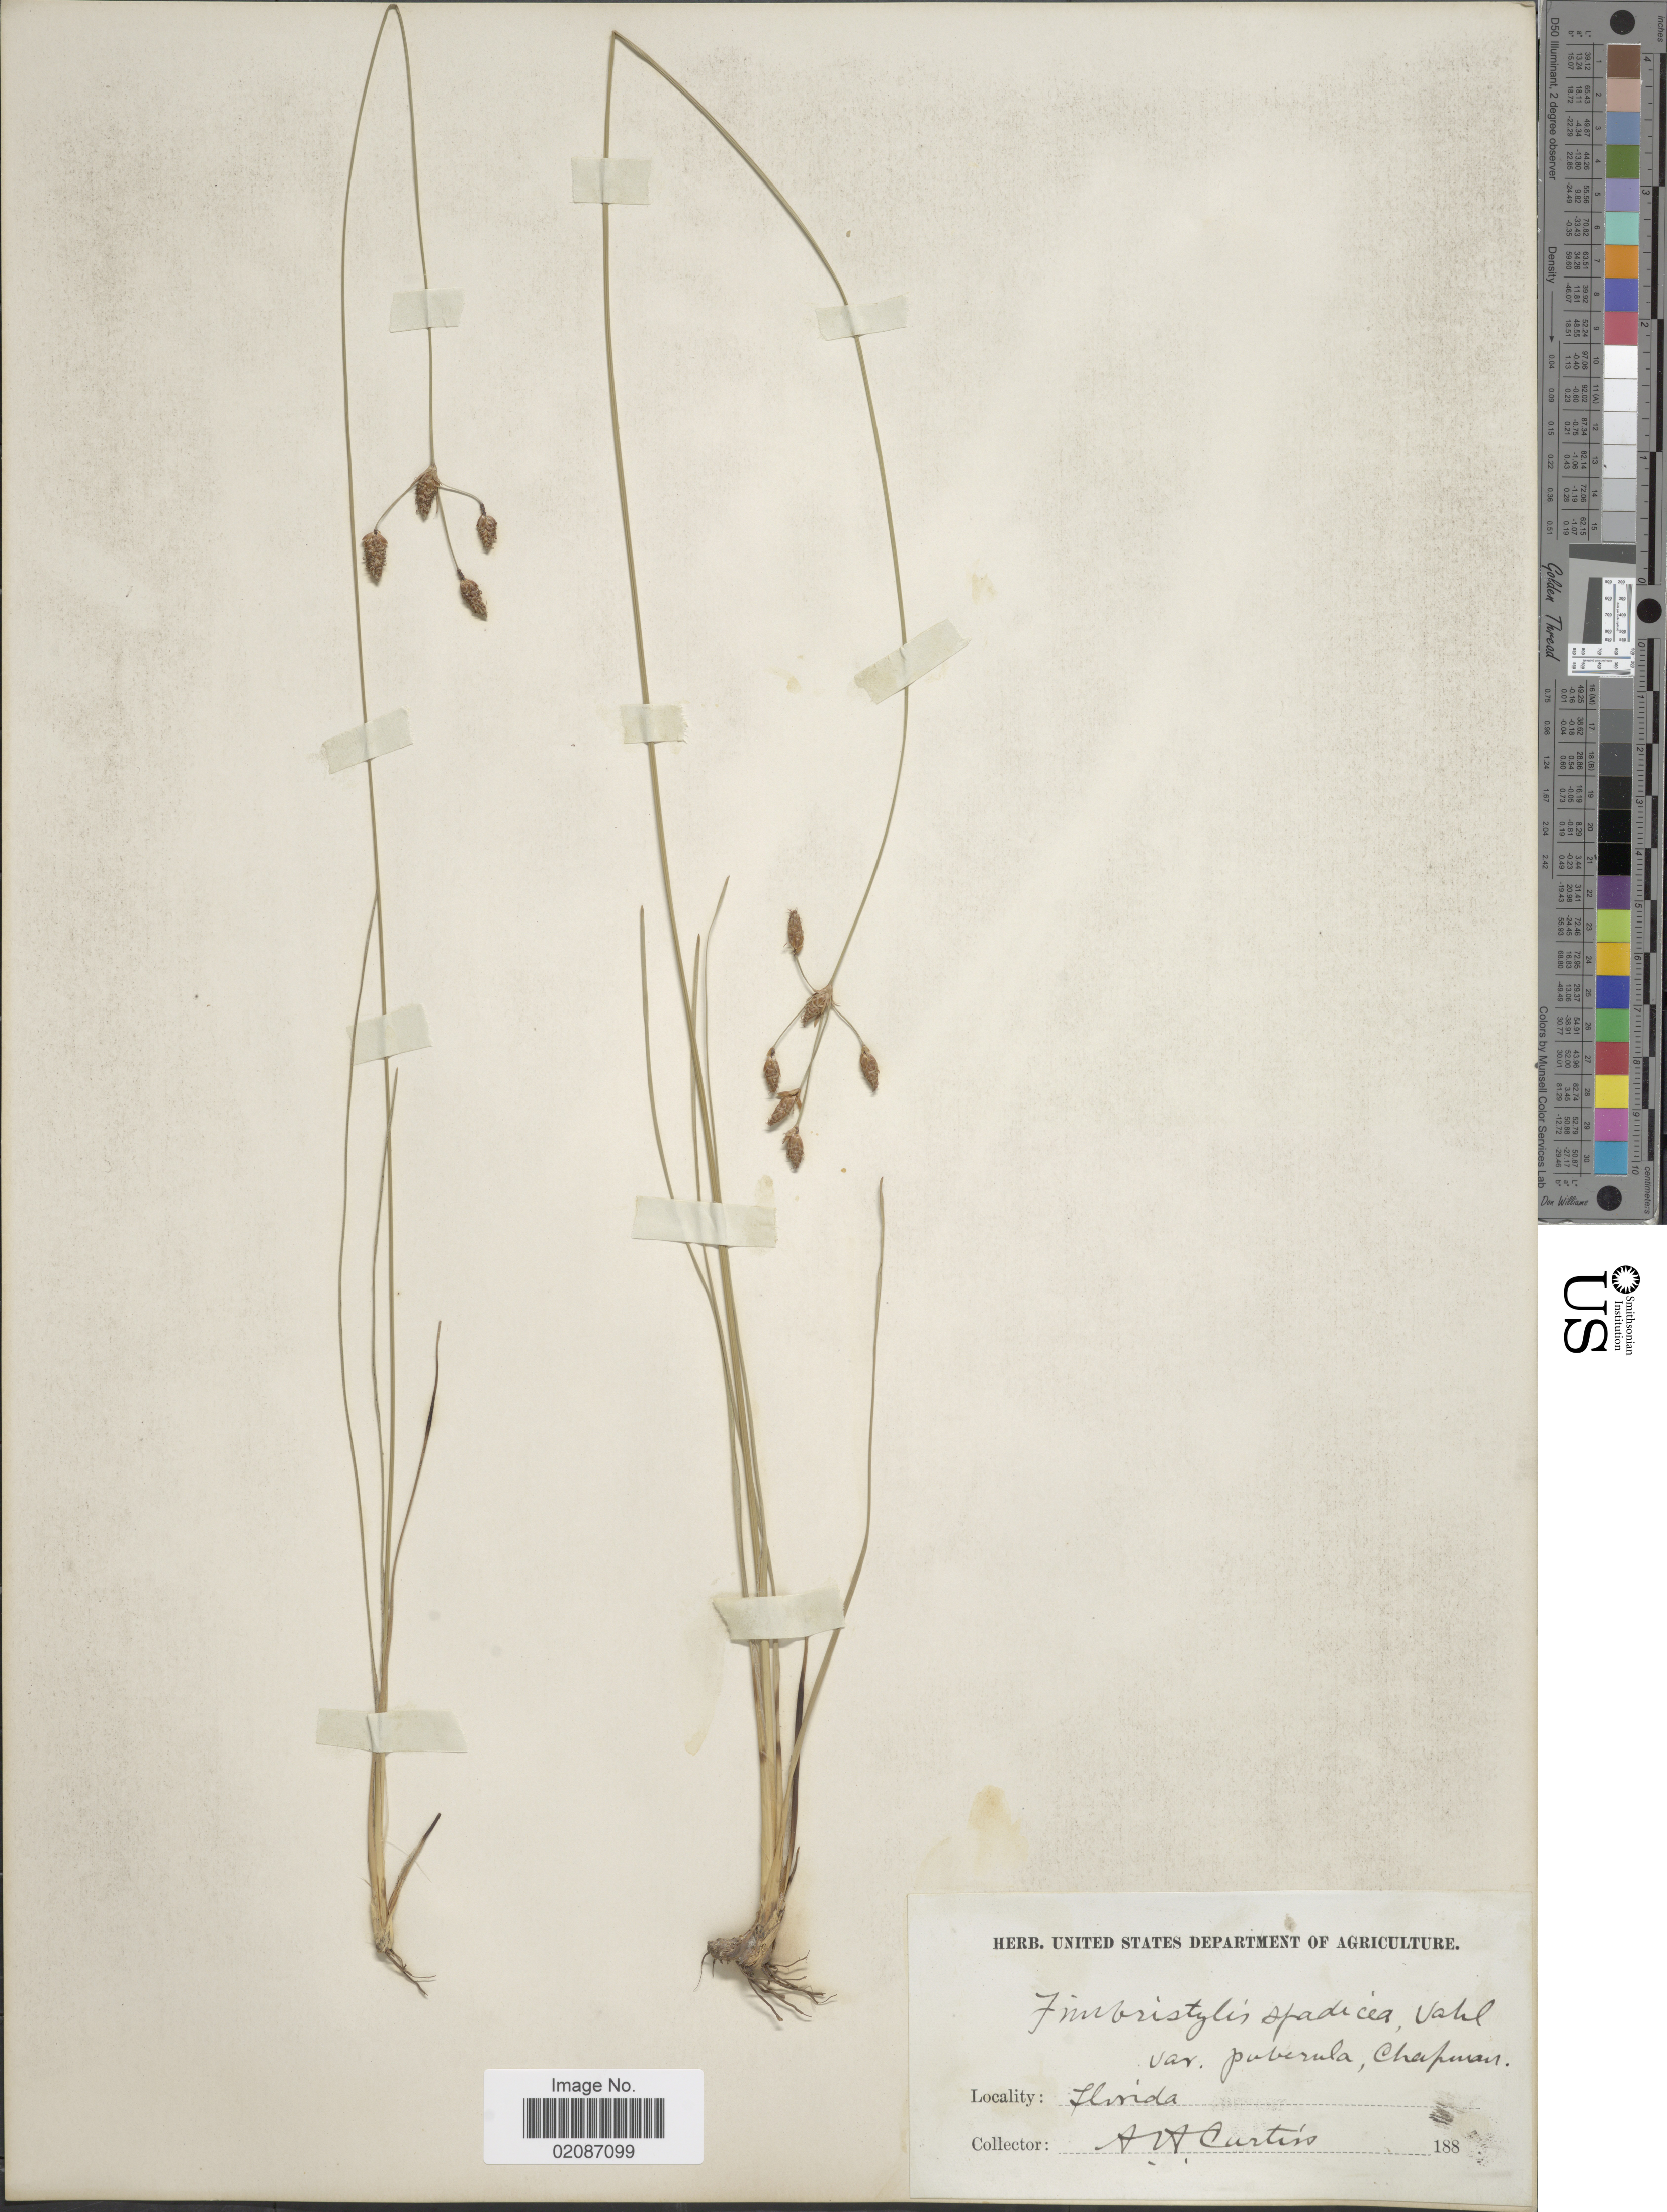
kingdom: Plantae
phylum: Tracheophyta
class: Liliopsida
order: Poales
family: Cyperaceae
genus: Fimbristylis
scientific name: Fimbristylis castanea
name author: (Michx.) Vahl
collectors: A. H. Curtiss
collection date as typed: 188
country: United States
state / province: Florida